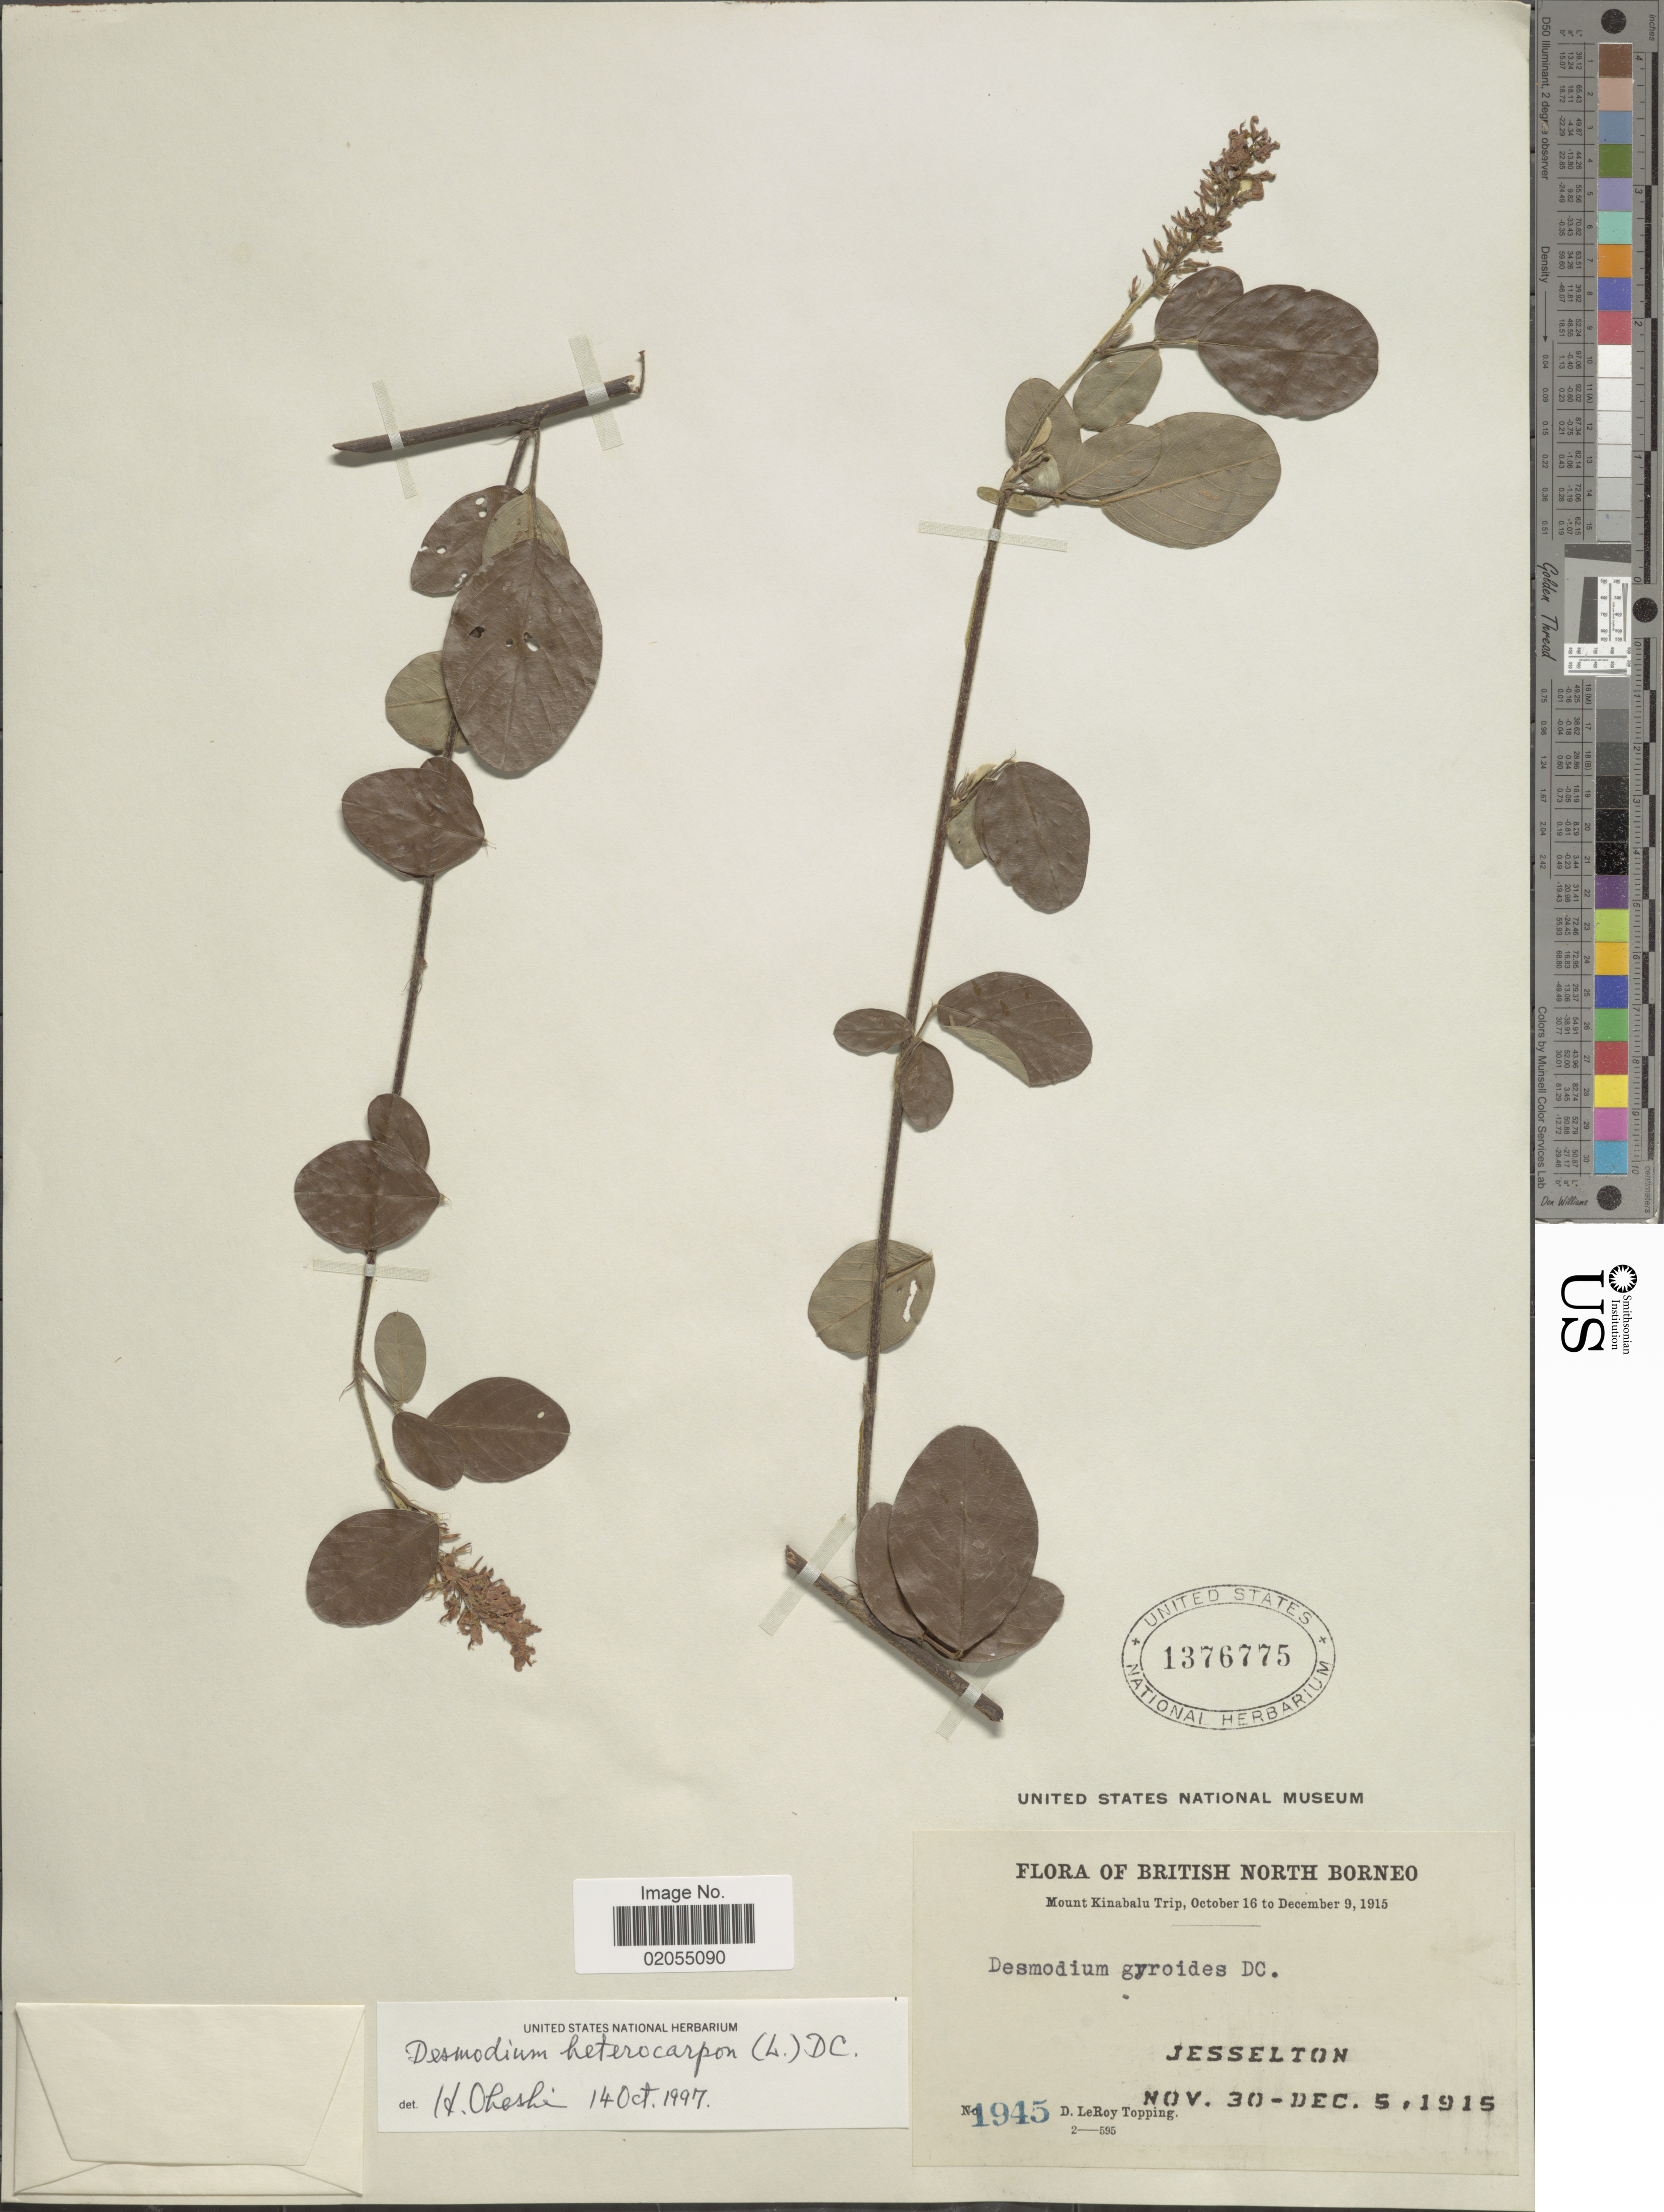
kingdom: Plantae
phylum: Tracheophyta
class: Magnoliopsida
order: Fabales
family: Fabaceae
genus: Grona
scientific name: Grona heterocarpos subsp. heterocarpos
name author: (L.) H. Ohashi & K. Ohashi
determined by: Strong, Mark T., (BOT), Smithsonian Institution - National Museum of Natural History (UNITED STATES)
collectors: D. L. Topping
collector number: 1945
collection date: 1915-11-30/1915-12-05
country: Malaysia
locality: British North Borneo. Jesselton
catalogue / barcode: US 1376775